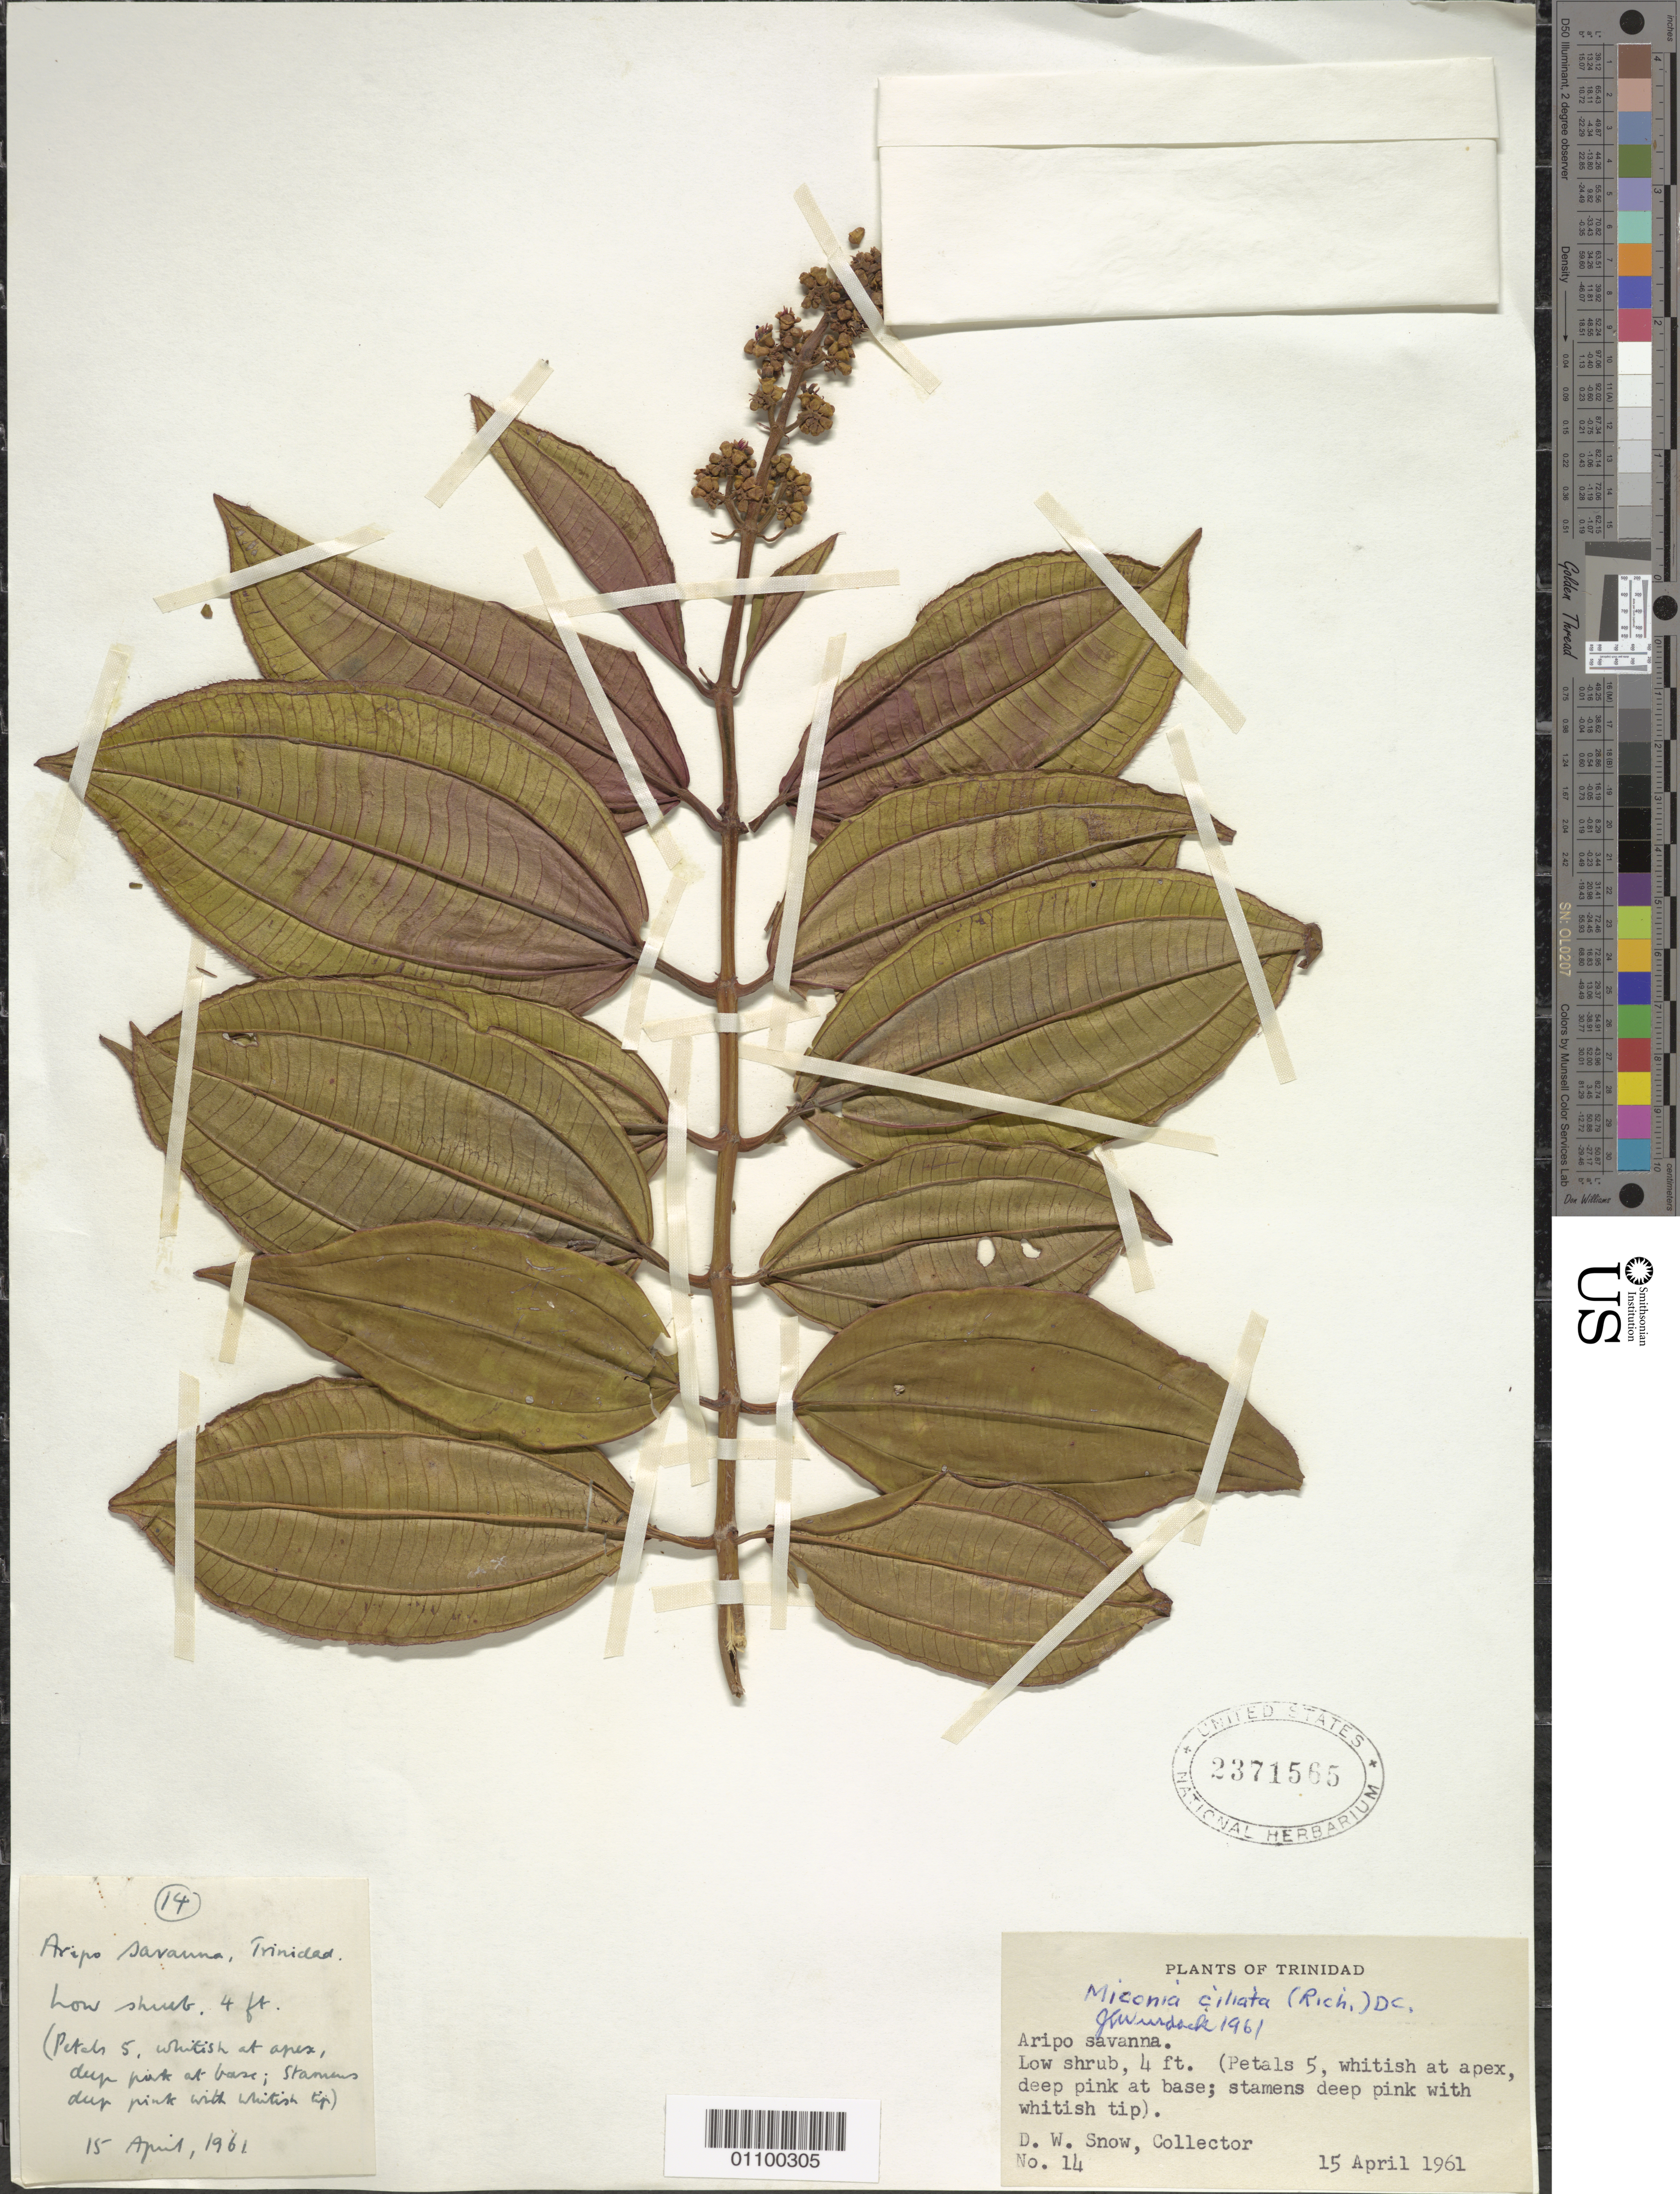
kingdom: Plantae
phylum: Tracheophyta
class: Magnoliopsida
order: Myrtales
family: Melastomataceae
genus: Miconia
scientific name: Miconia ciliata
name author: (Rich.) DC.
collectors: D. Snow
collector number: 14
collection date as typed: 15 Apr 1961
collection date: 1961-04-15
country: Trinidad and Tobago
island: Trinidad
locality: Aripo savanna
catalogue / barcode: US 2371565